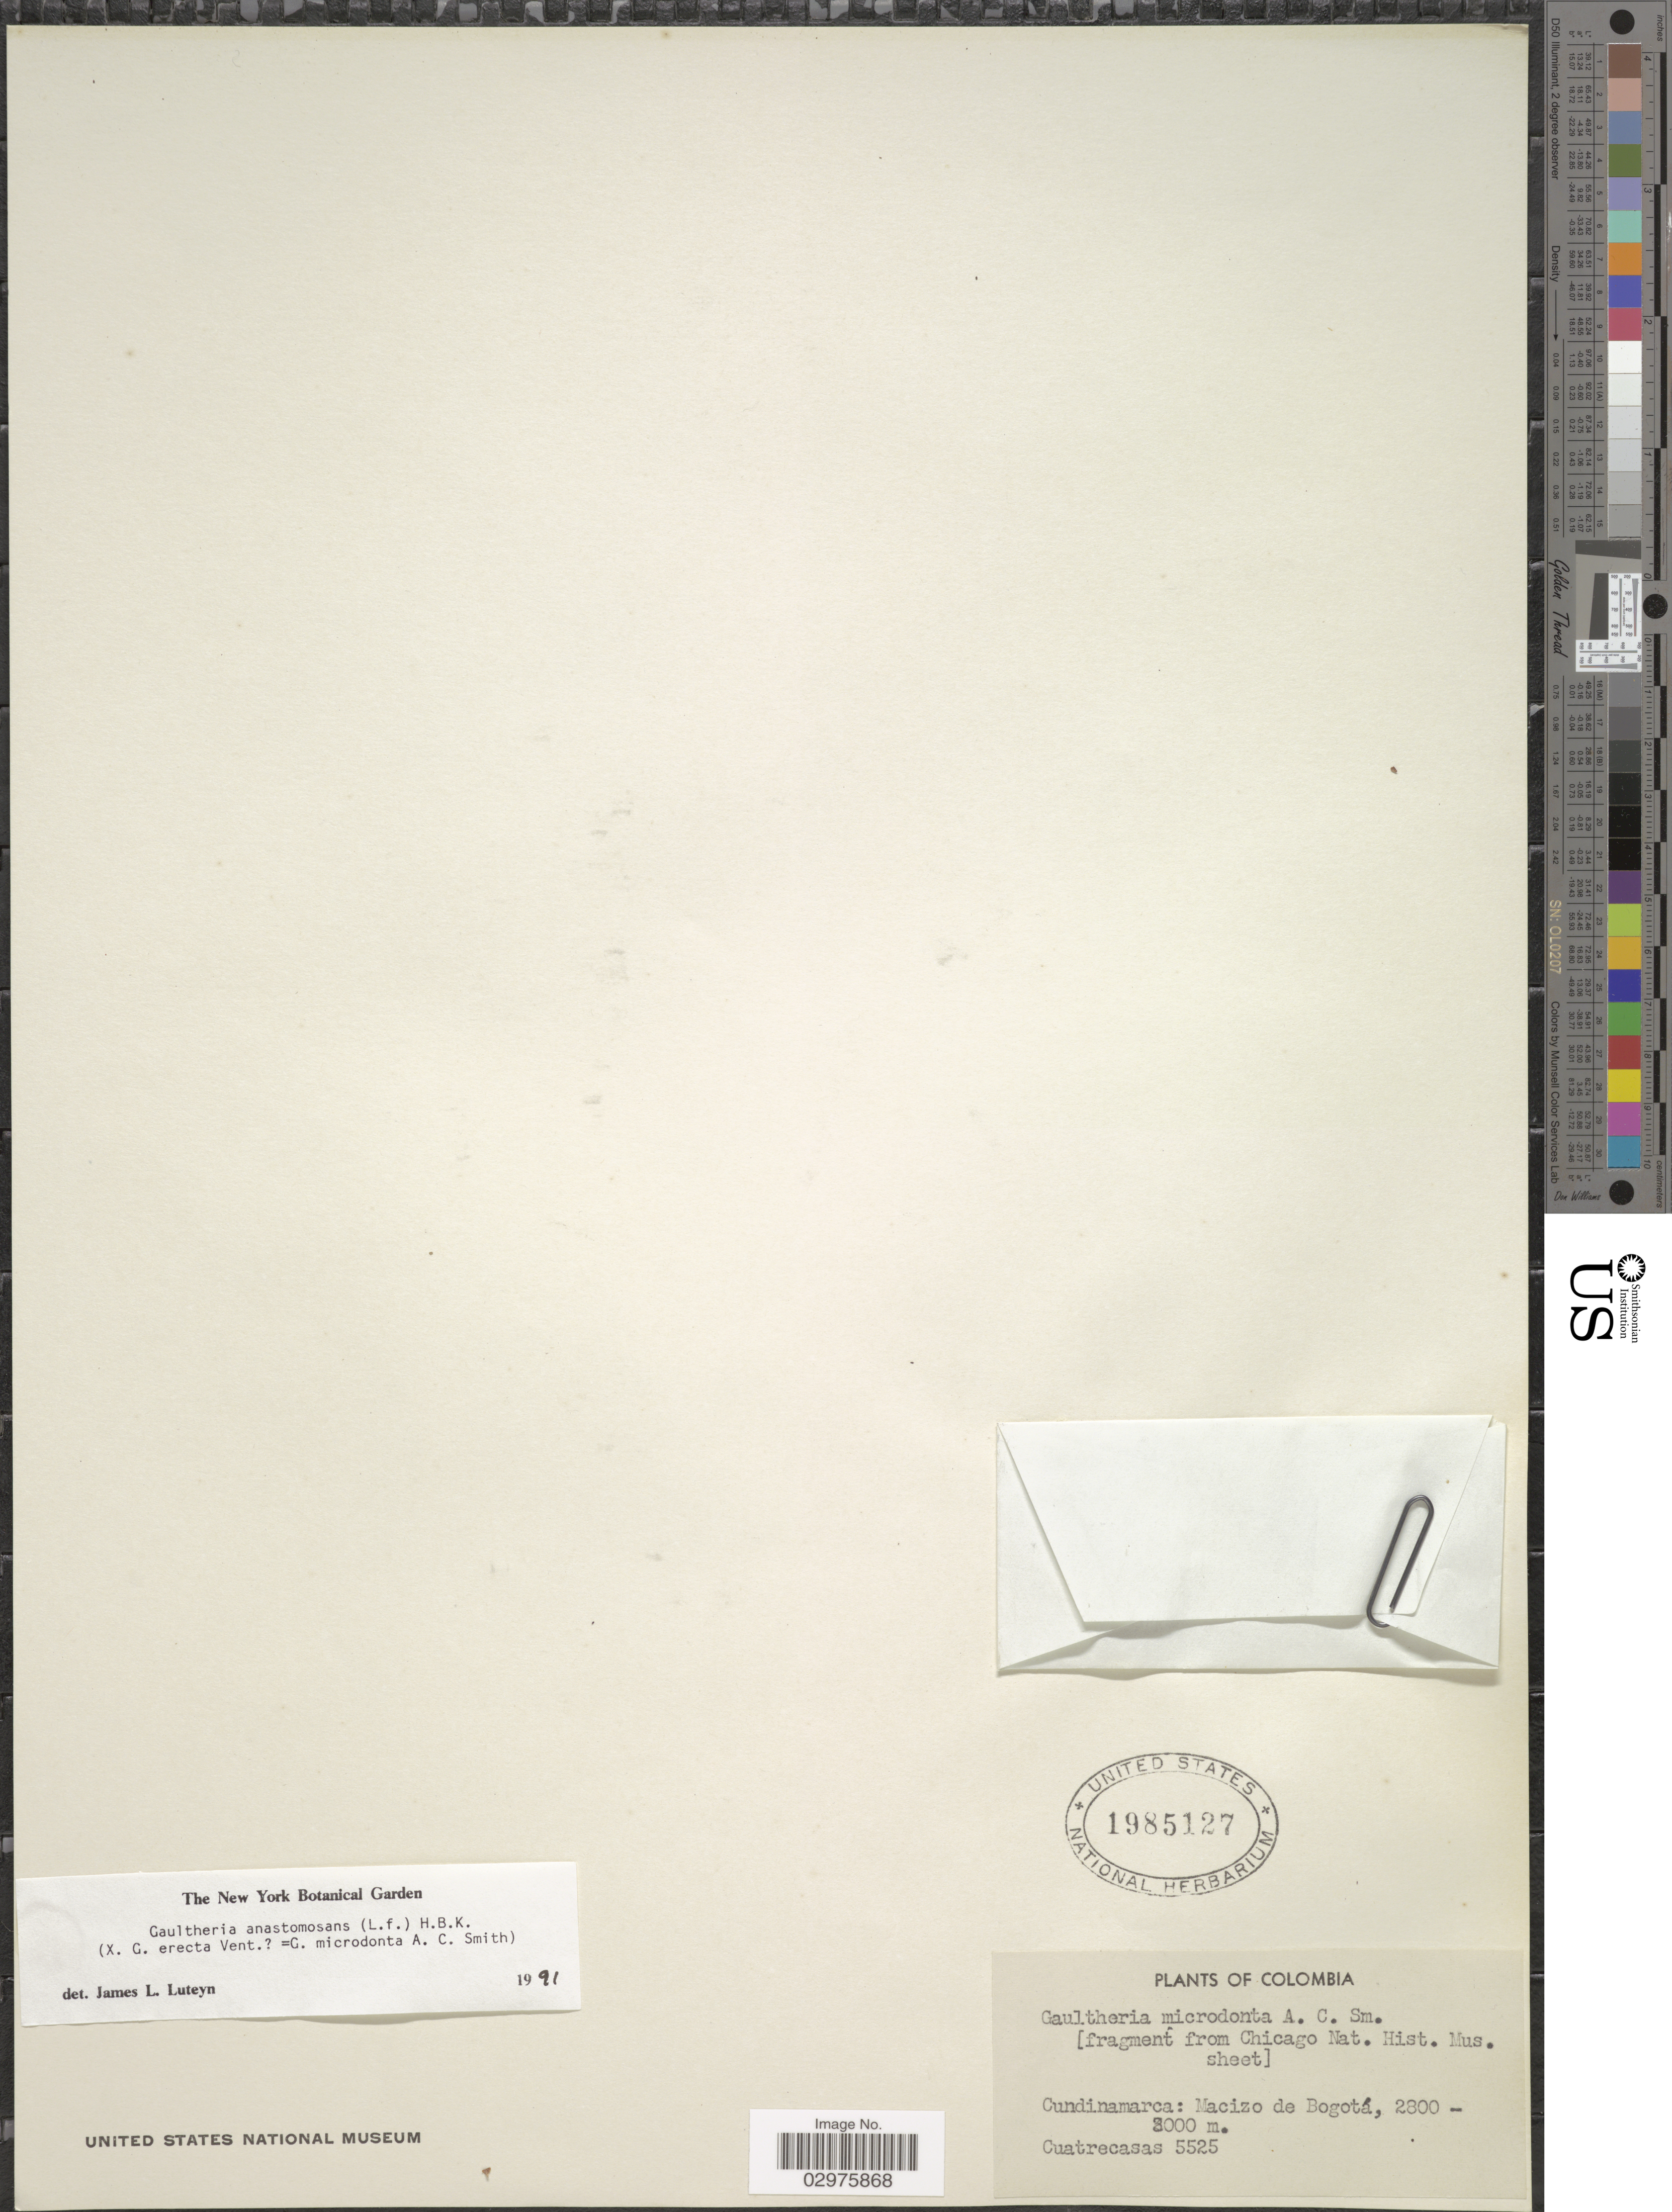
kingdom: Plantae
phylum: Tracheophyta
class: Magnoliopsida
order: Ericales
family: Ericaceae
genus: Gaultheria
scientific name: Gaultheria anastomosans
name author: (L. f.) Kunth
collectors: J. Cuatrecasas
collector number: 5525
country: Colombia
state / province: Cundinamarca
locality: Cundinamarca: Macizo de Bogotá.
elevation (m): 2800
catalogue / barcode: US 1985127